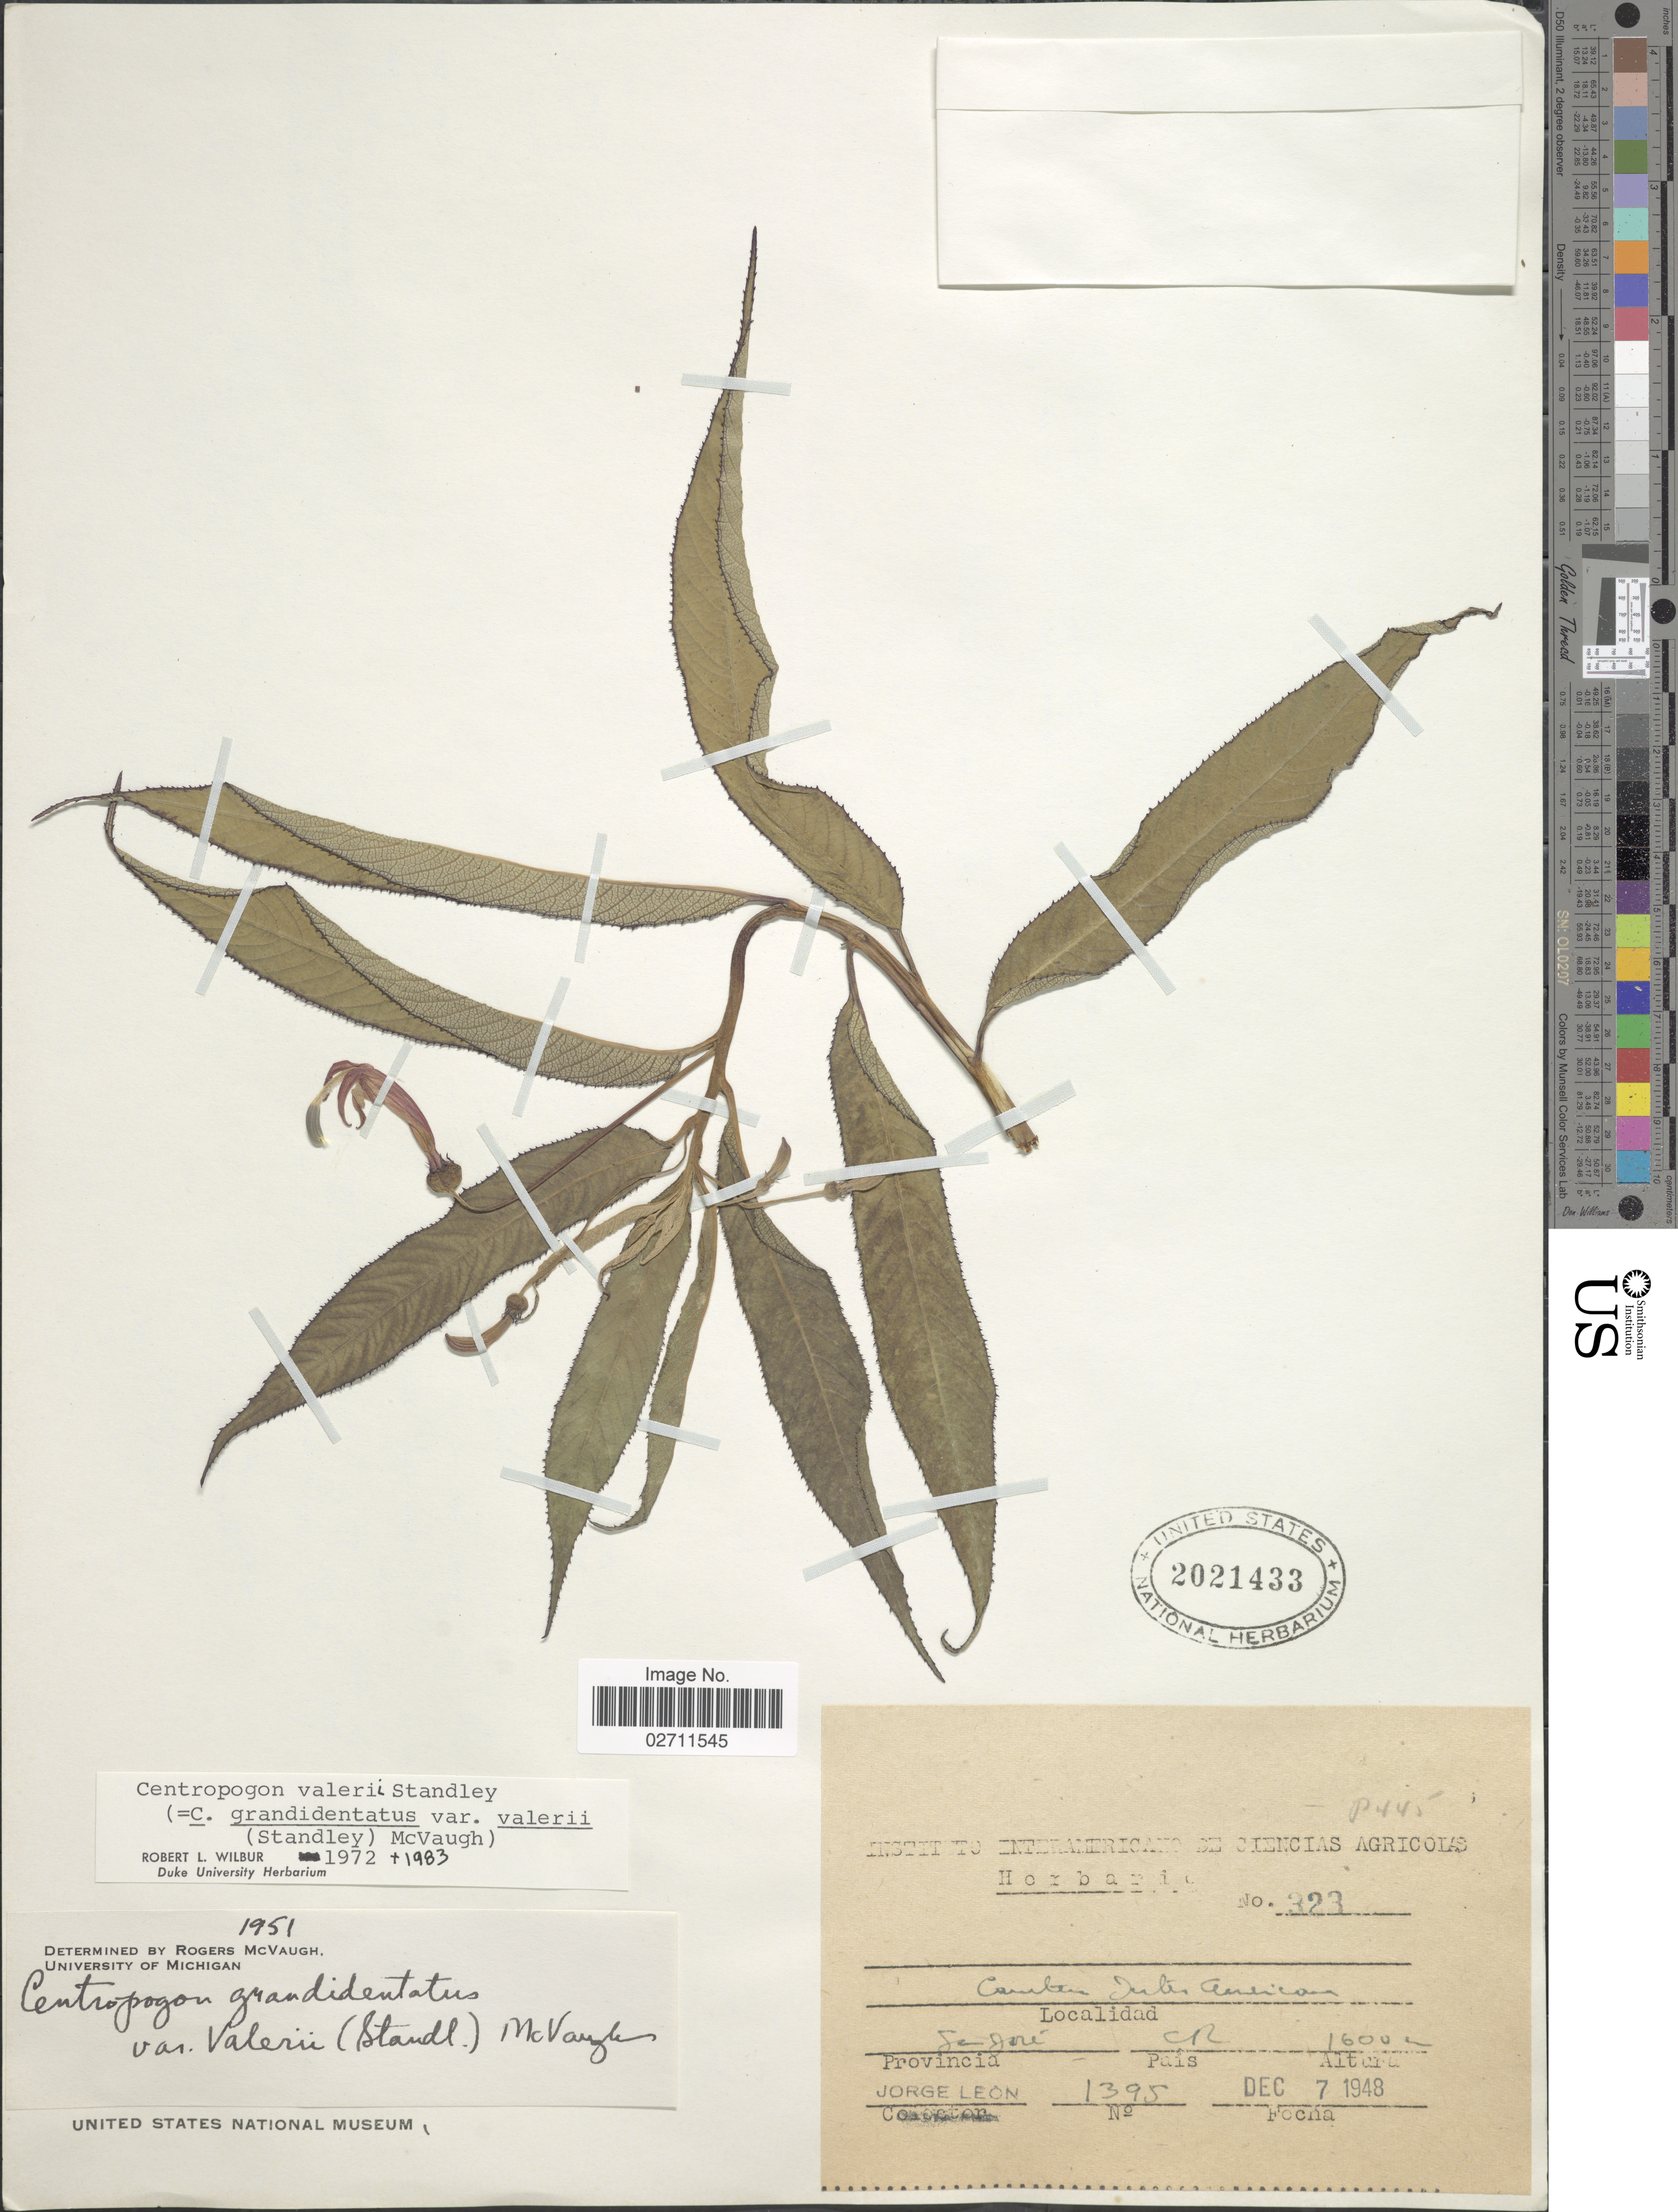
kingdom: Plantae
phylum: Tracheophyta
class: Magnoliopsida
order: Asterales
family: Campanulaceae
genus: Centropogon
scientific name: Centropogon valerii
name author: Standl.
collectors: J. León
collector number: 1395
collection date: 1948-12-07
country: Costa Rica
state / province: San José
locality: Carretera InterAmericana, C.R.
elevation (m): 1600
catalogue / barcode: US 2021433